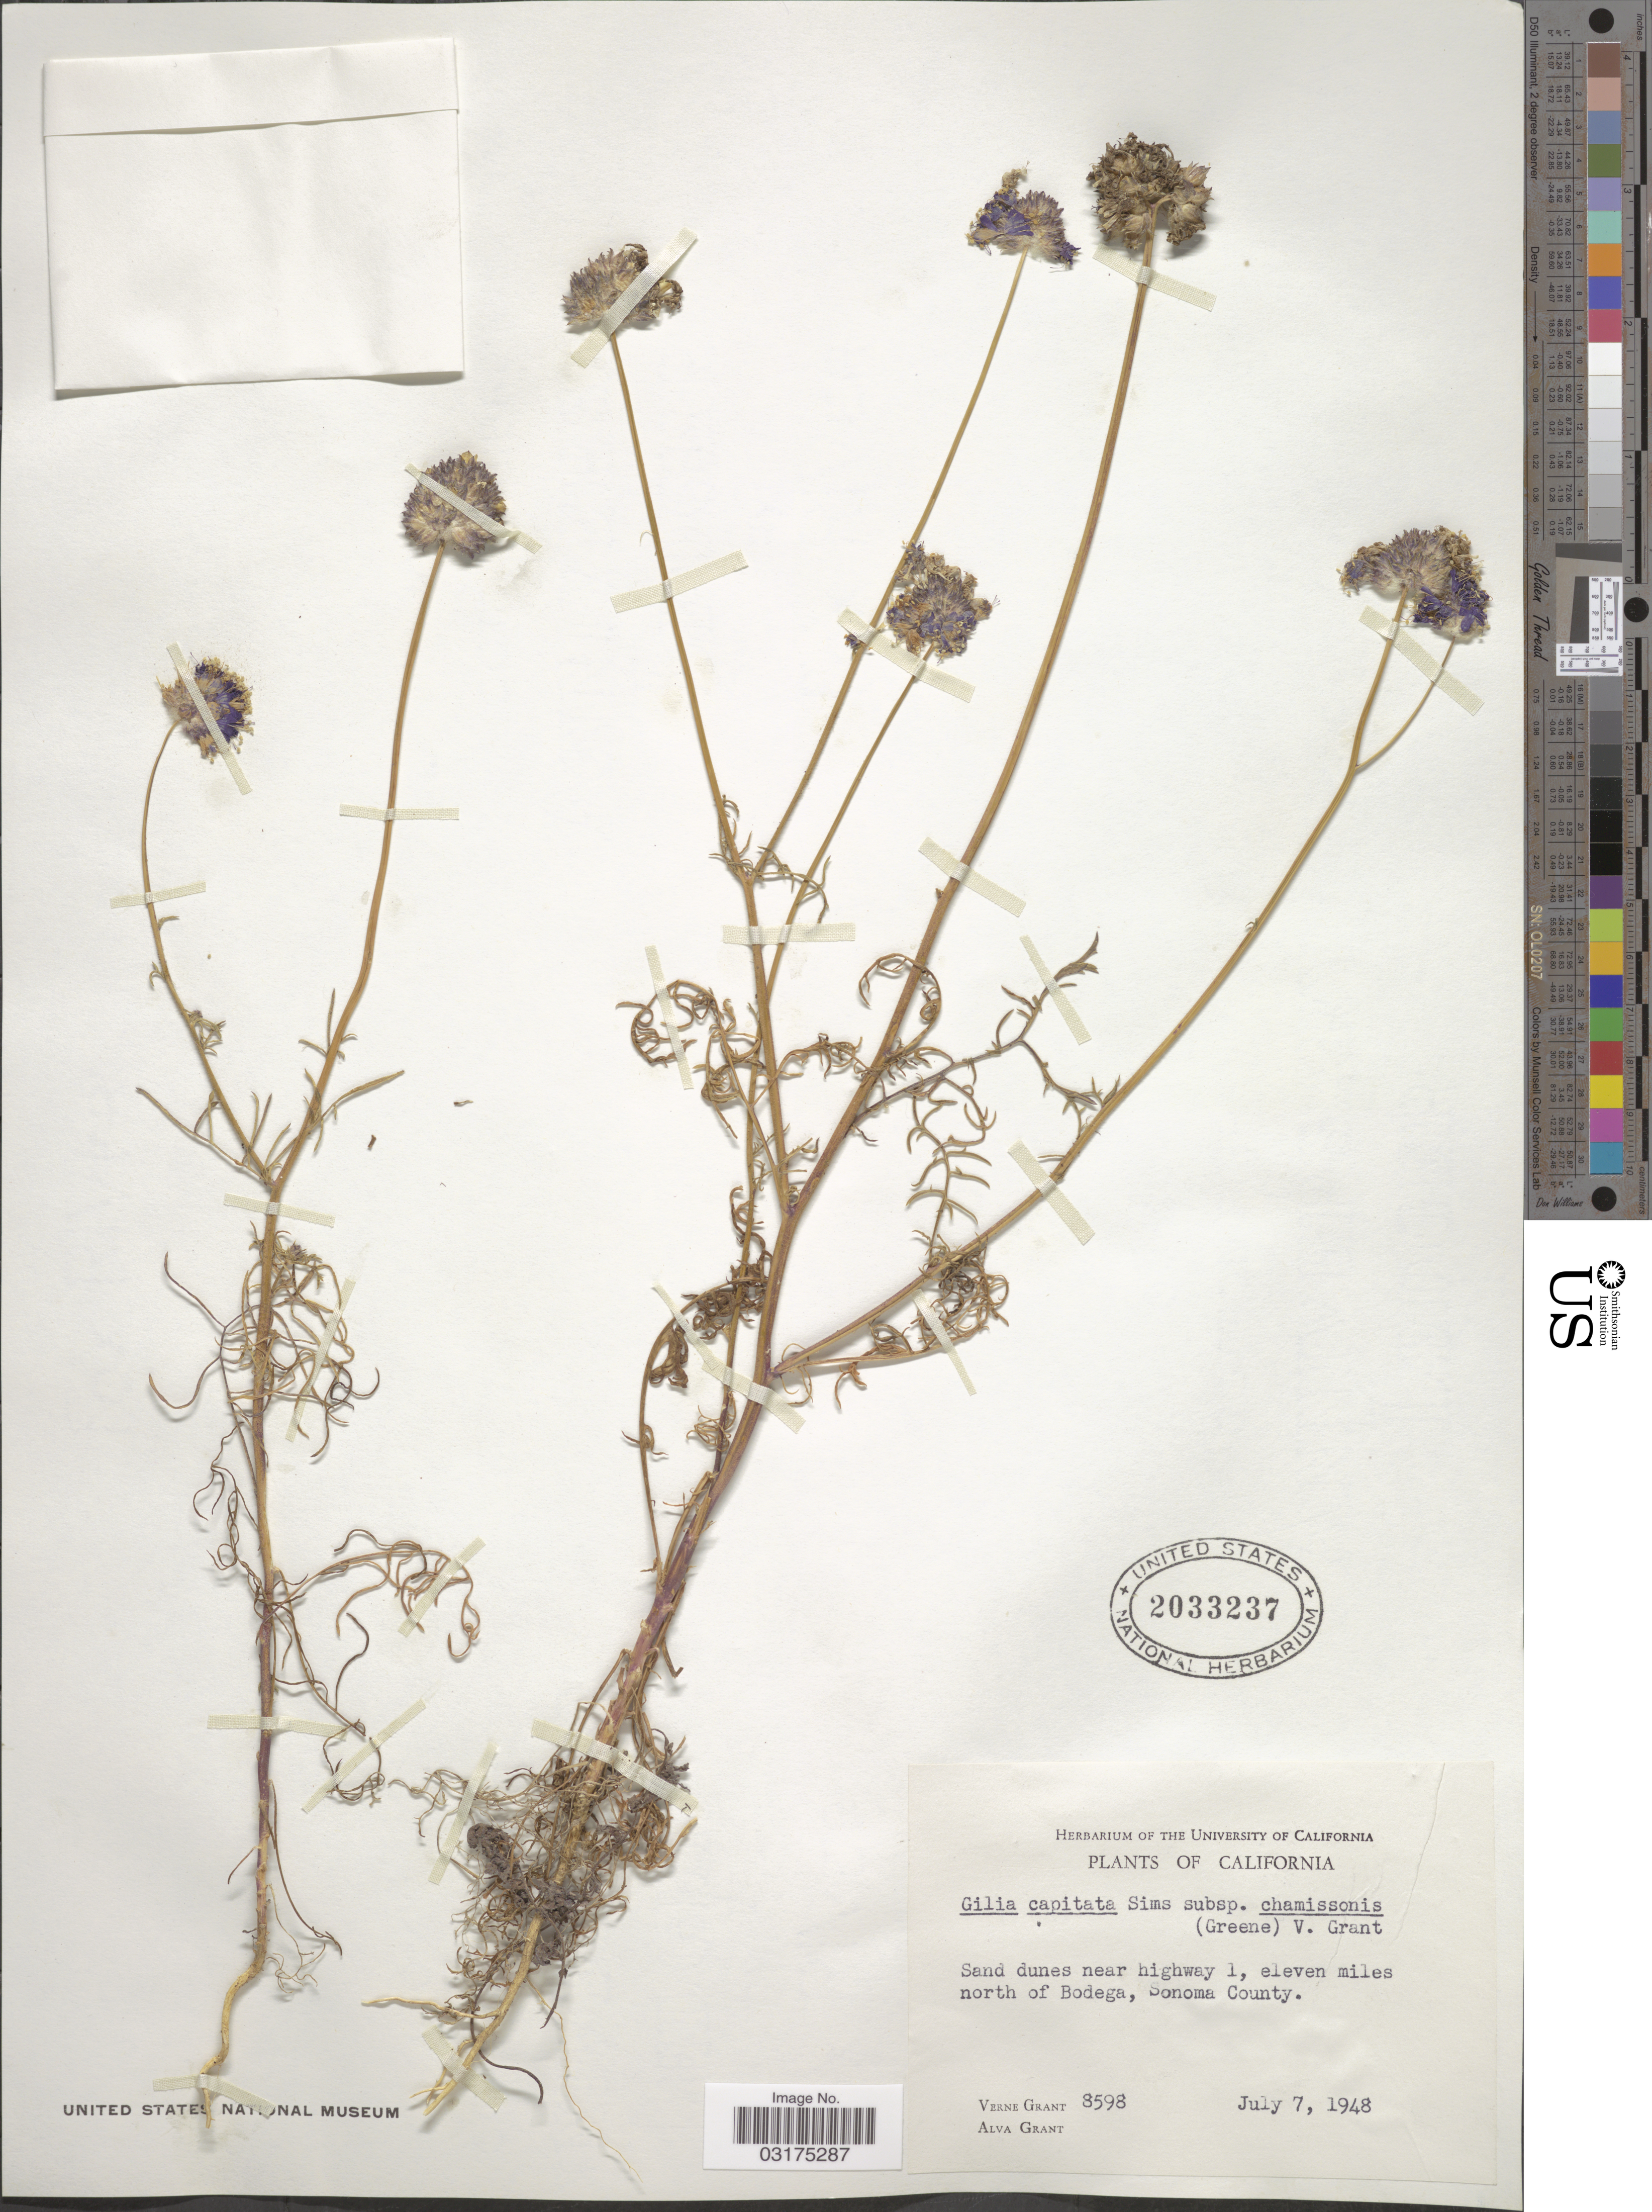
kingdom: Plantae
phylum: Tracheophyta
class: Magnoliopsida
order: Ericales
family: Polemoniaceae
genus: Gilia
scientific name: Gilia capitata subsp. chamissonis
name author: (Greene) V.E. Grant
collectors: V. Grant & A. Grant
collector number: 8598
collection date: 1948-07-07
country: United States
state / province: California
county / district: Sonoma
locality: Sand dunes near highway 1, eleven miles north of Bodega, Sonoma County.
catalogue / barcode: US 2033237